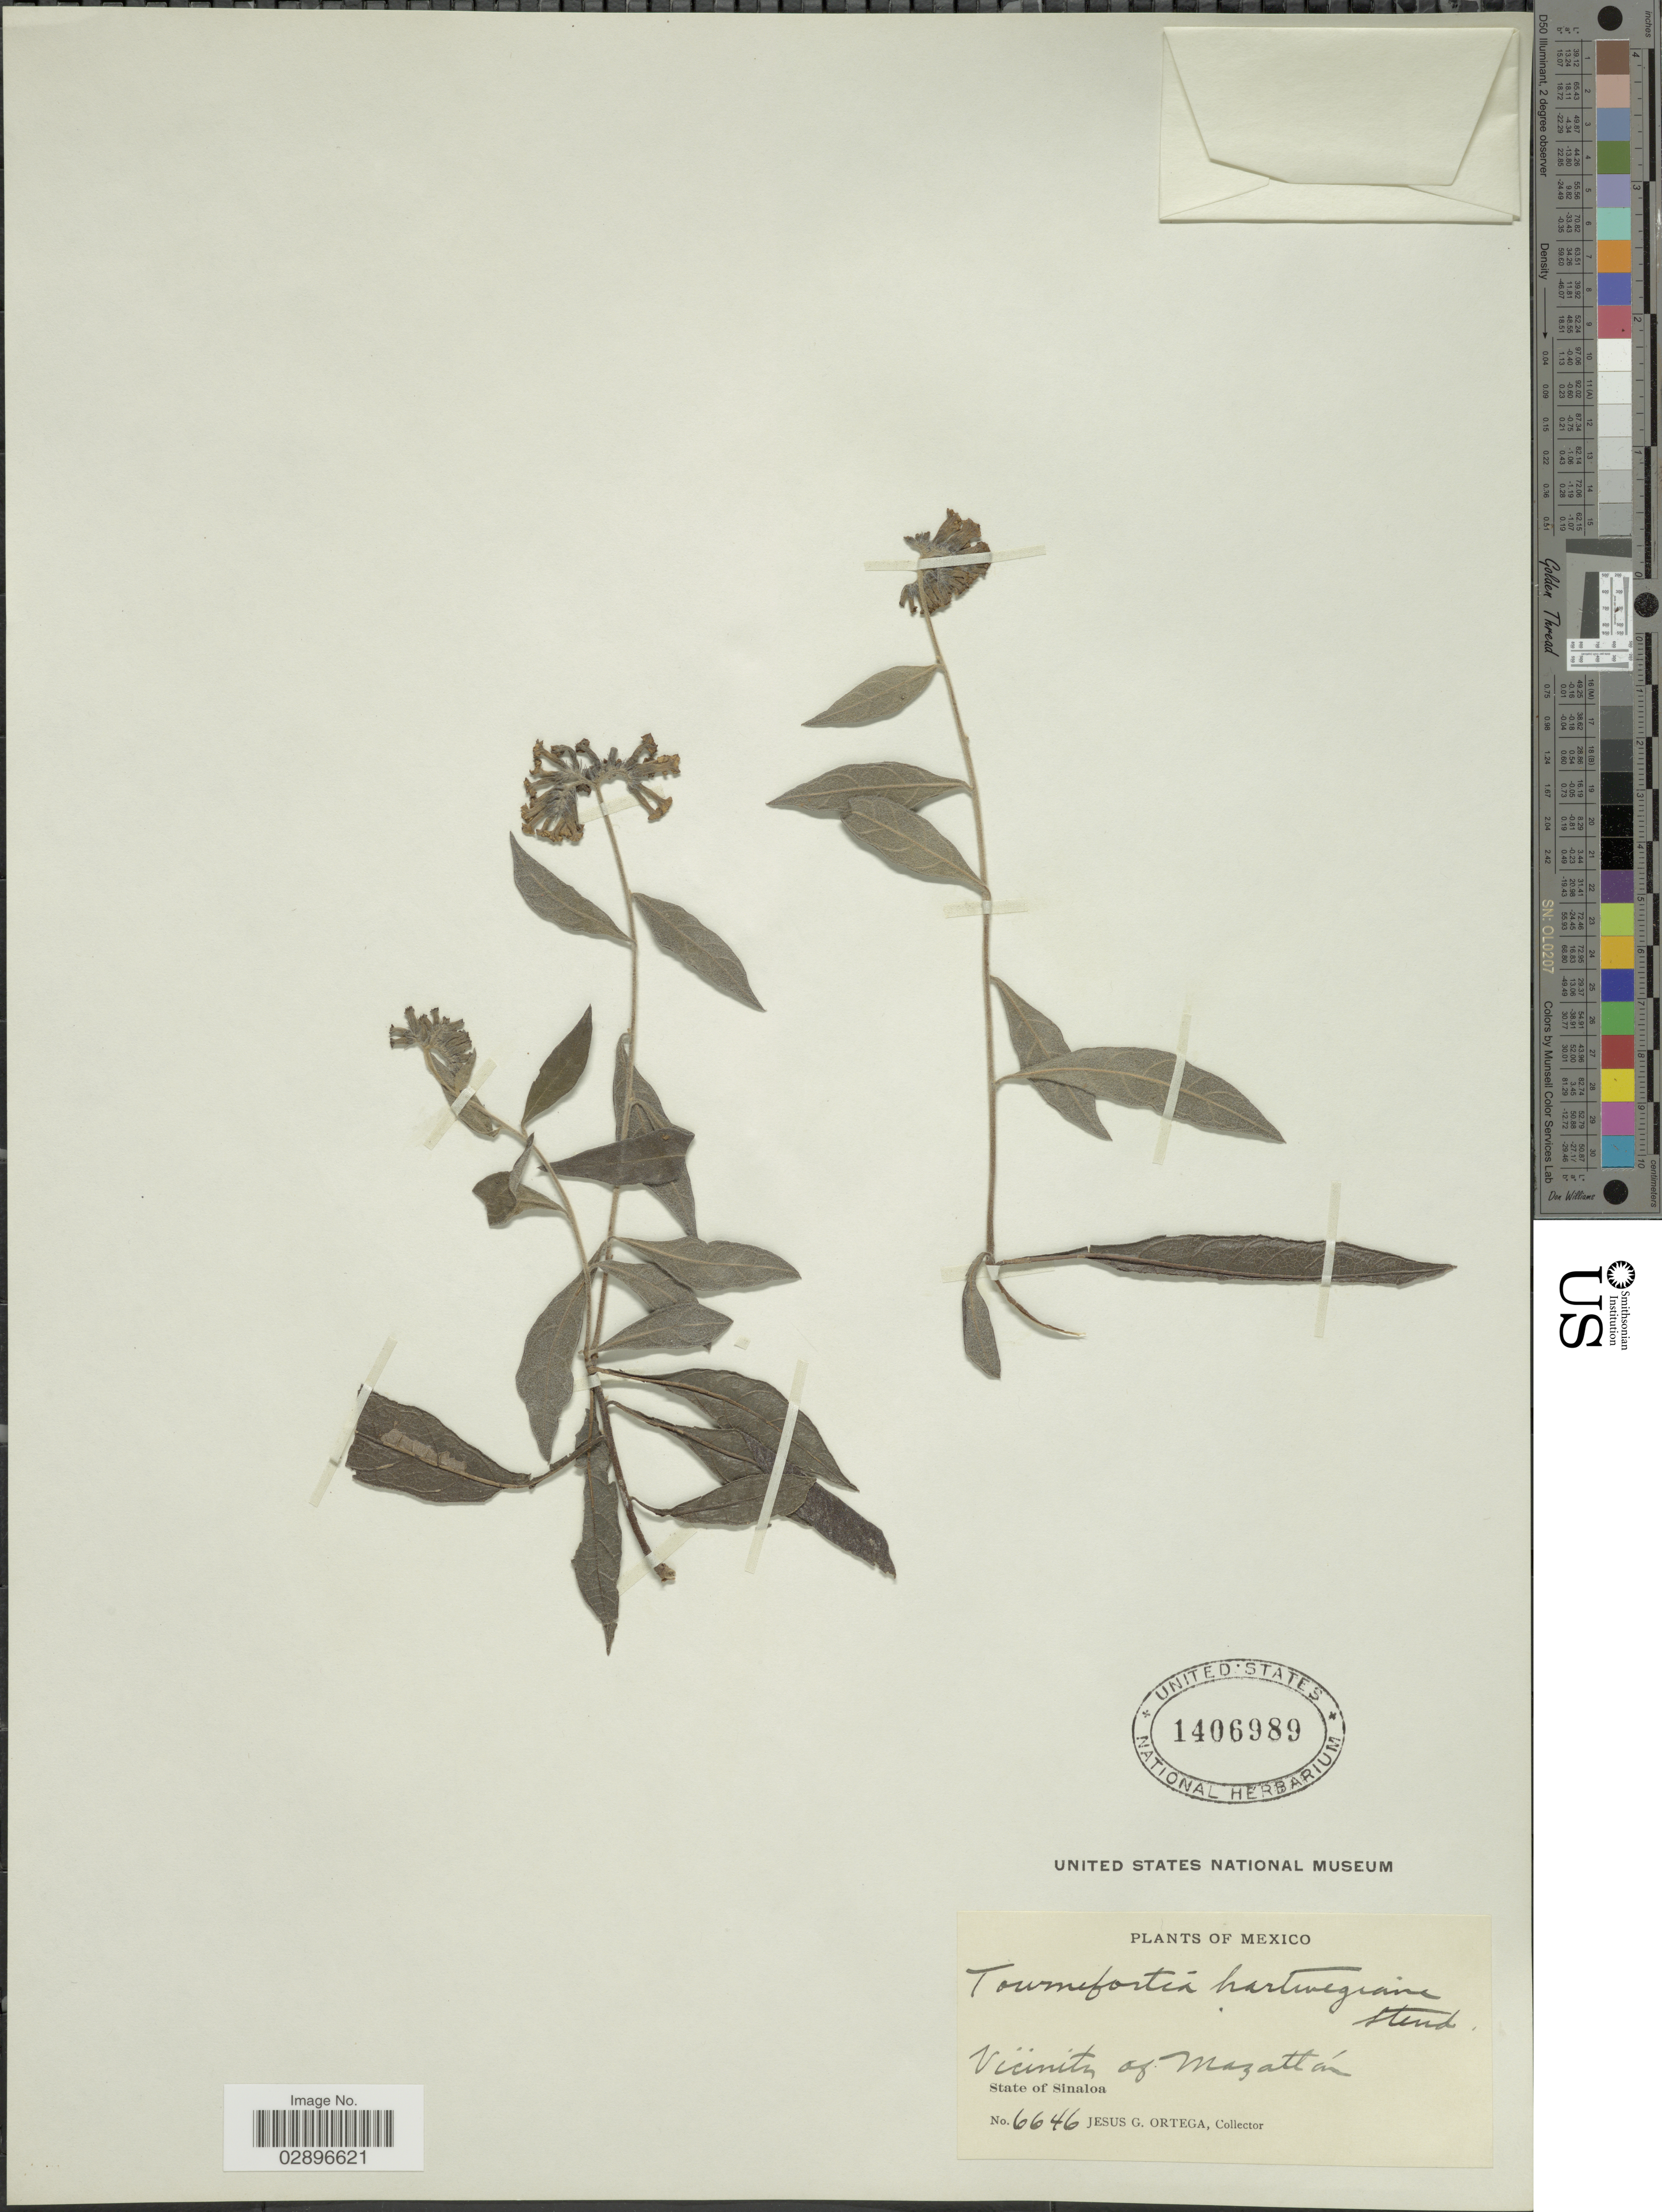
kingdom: Plantae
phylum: Tracheophyta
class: Magnoliopsida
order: Boraginales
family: Heliotropiaceae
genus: Tournefortia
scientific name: Tournefortia hartwegiana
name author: Steud.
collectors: J. Ortega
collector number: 6646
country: Mexico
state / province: Sinaloa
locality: Vicinity of Mazatlán.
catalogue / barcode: US 1406989